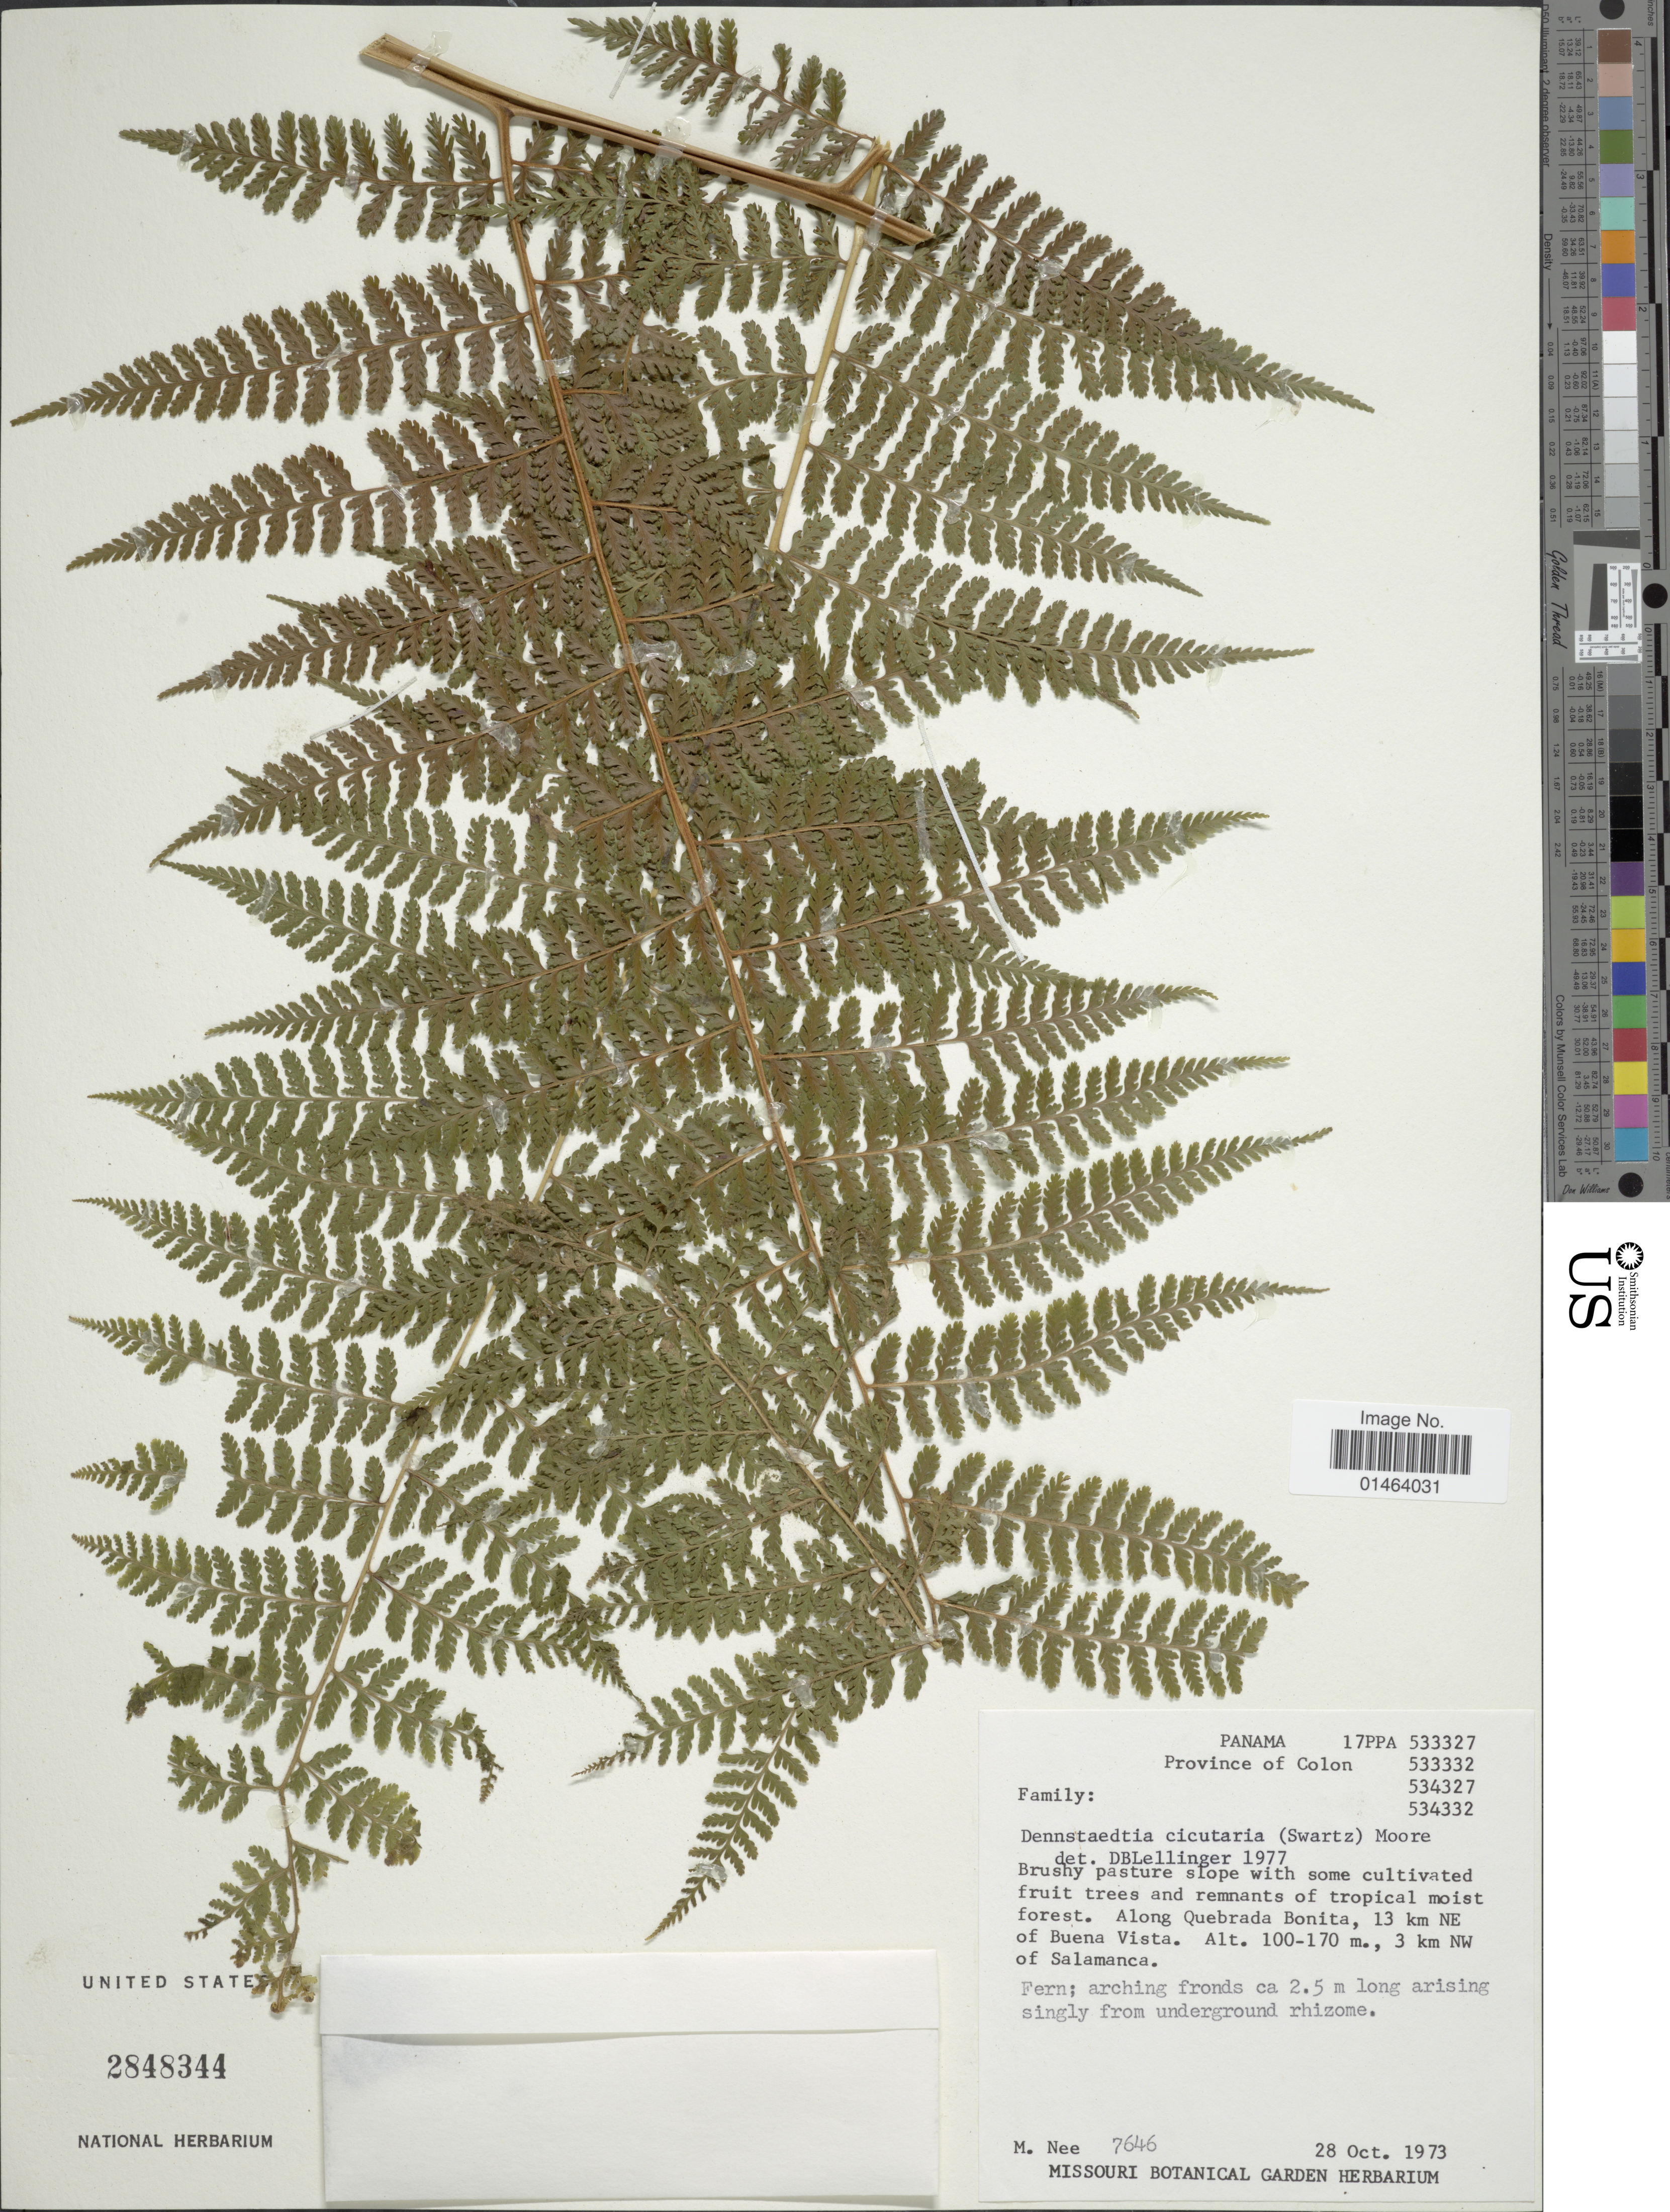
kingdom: Plantae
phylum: Tracheophyta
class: Polypodiopsida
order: Polypodiales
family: Dennstaedtiaceae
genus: Dennstaedtia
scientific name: Dennstaedtia cicutaria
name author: (Sw.) T. Moore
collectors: M. Nee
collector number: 7646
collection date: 1973-10-28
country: Panama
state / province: Colón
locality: Panama, Colon, along Quebrada Bonita, 13 km NE of Buena Vista, 3 km NW of Salamanca.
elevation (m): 100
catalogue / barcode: US 2848344